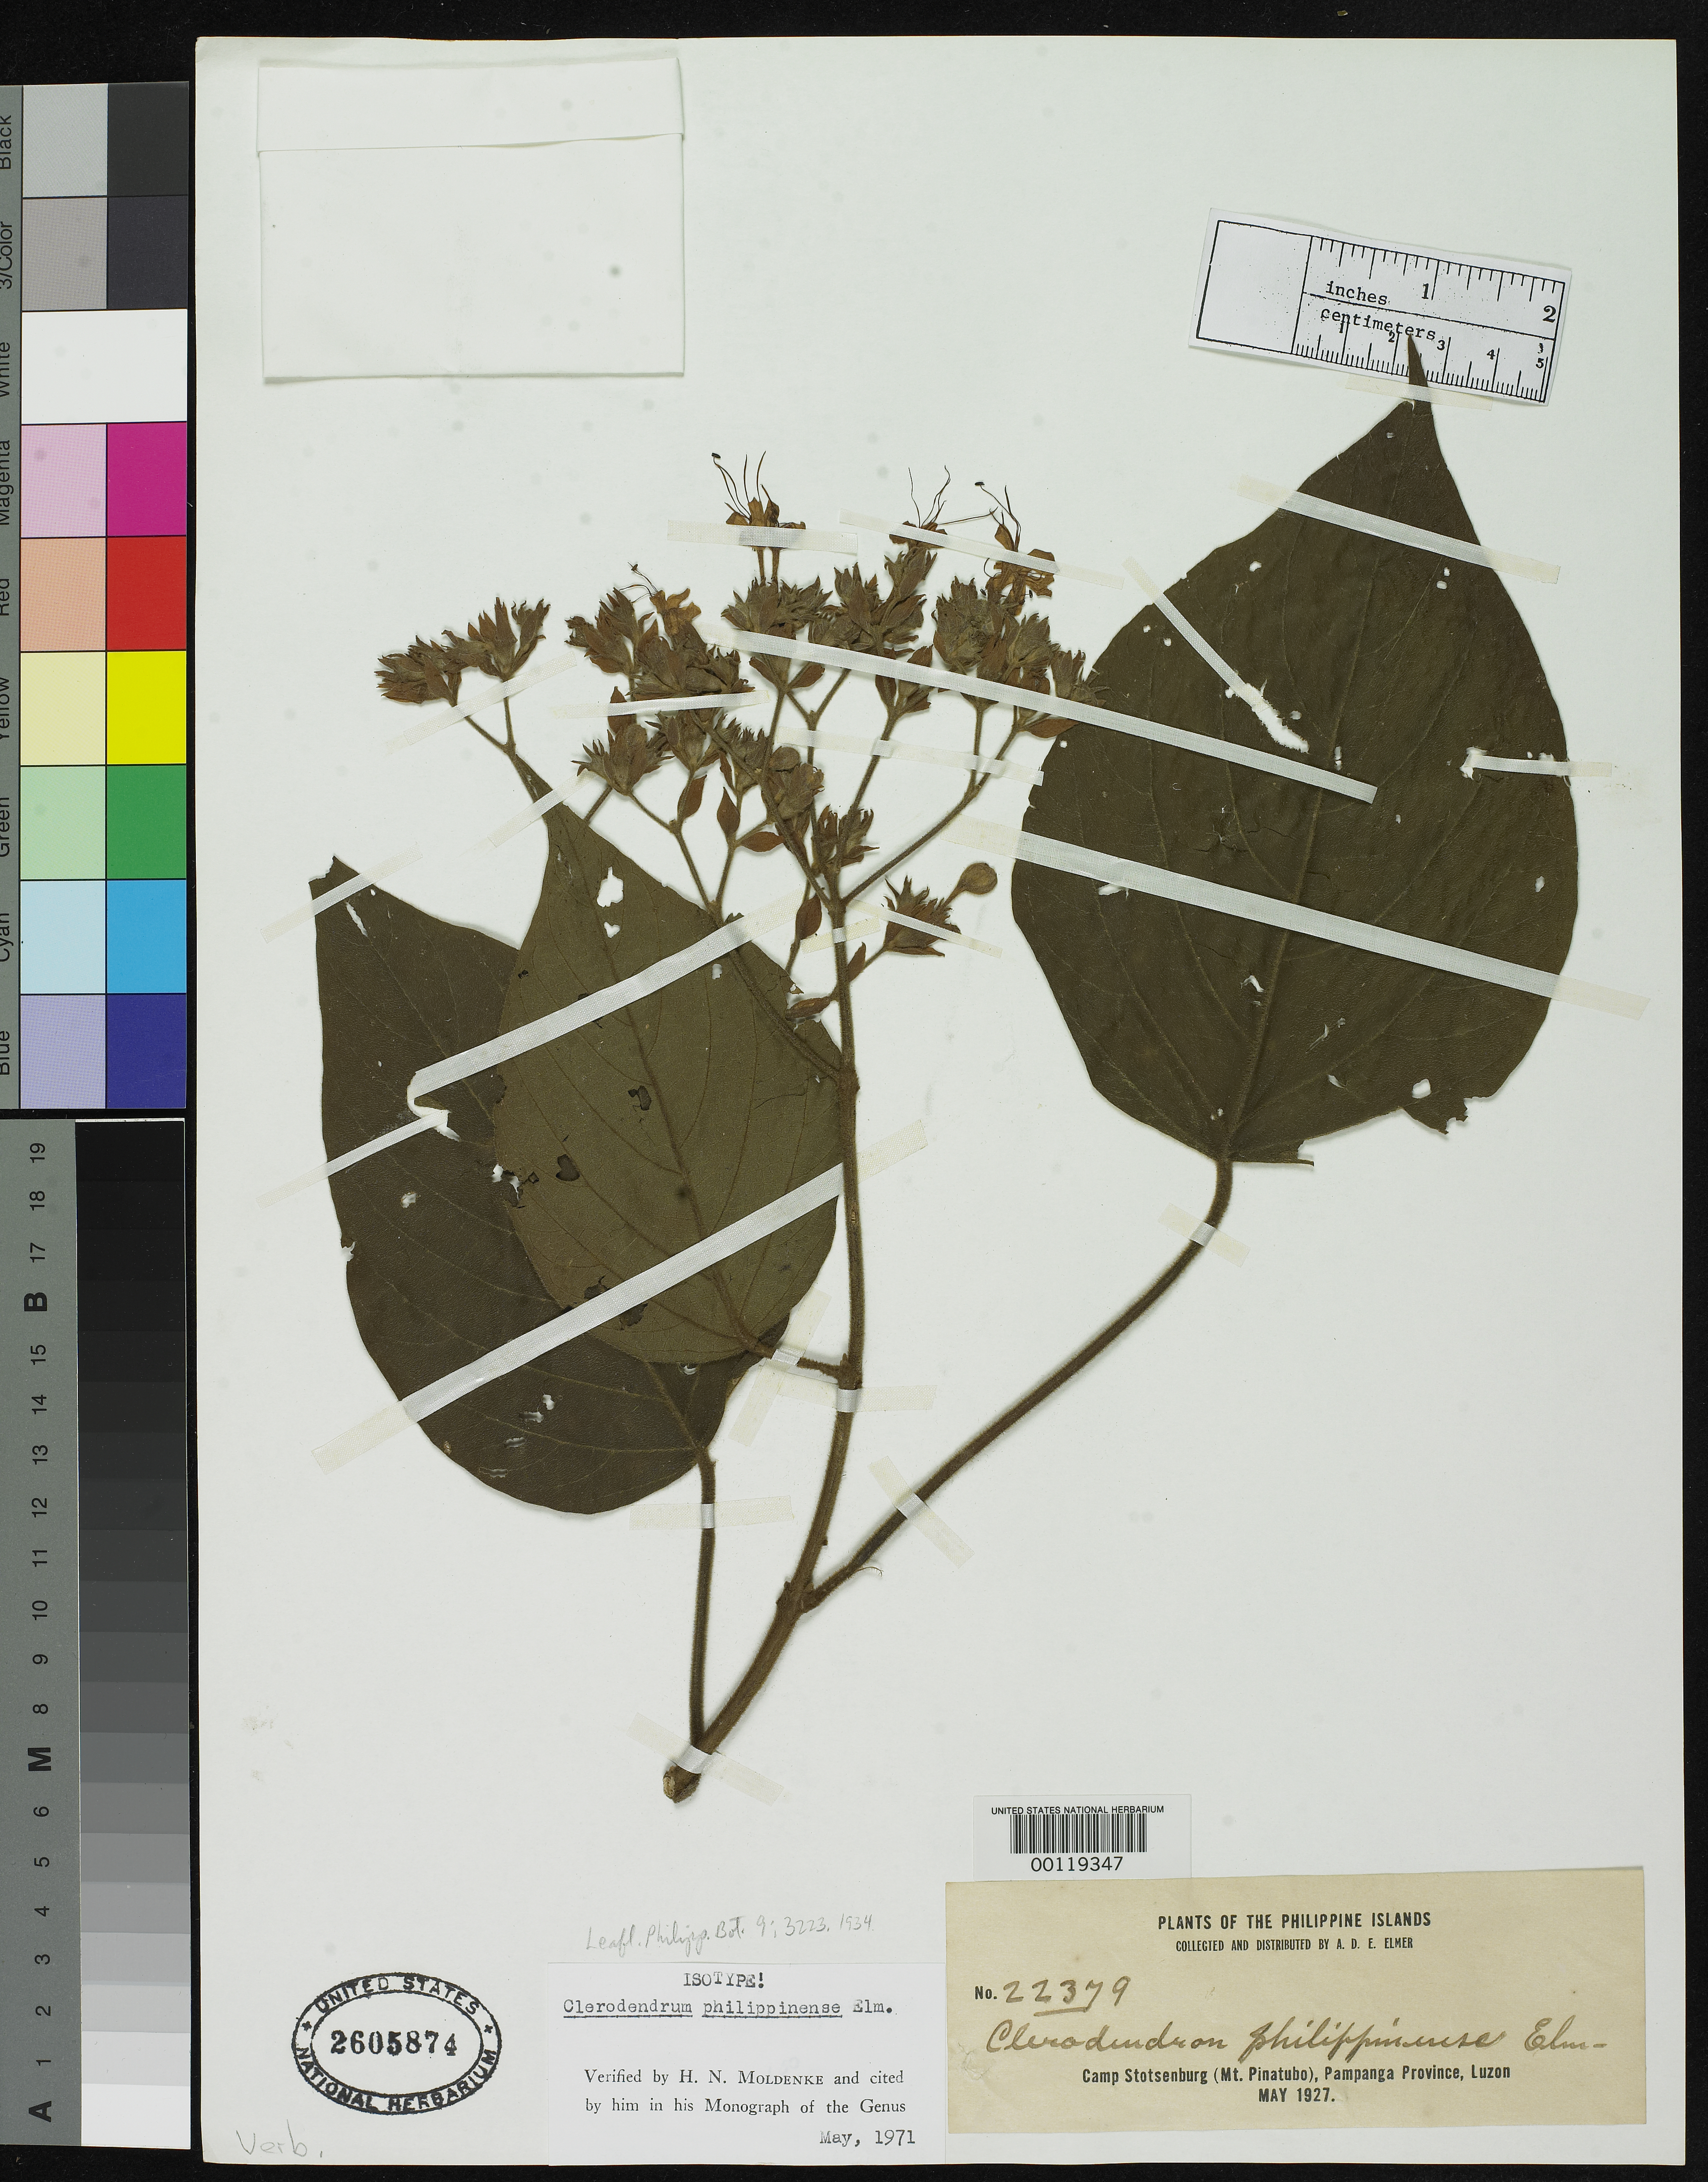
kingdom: Plantae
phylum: Tracheophyta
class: Magnoliopsida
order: Lamiales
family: Lamiaceae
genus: Clerodendrum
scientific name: Clerodendrum philippinense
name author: Elmer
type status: Isotype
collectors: A. D. E. Elmer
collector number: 22379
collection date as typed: May 1927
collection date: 1927-05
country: Philippines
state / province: Central Luzon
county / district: Pampanga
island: Luzon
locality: Camp Stotsenburg, Mt. Pinatubo.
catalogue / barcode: US 2605874